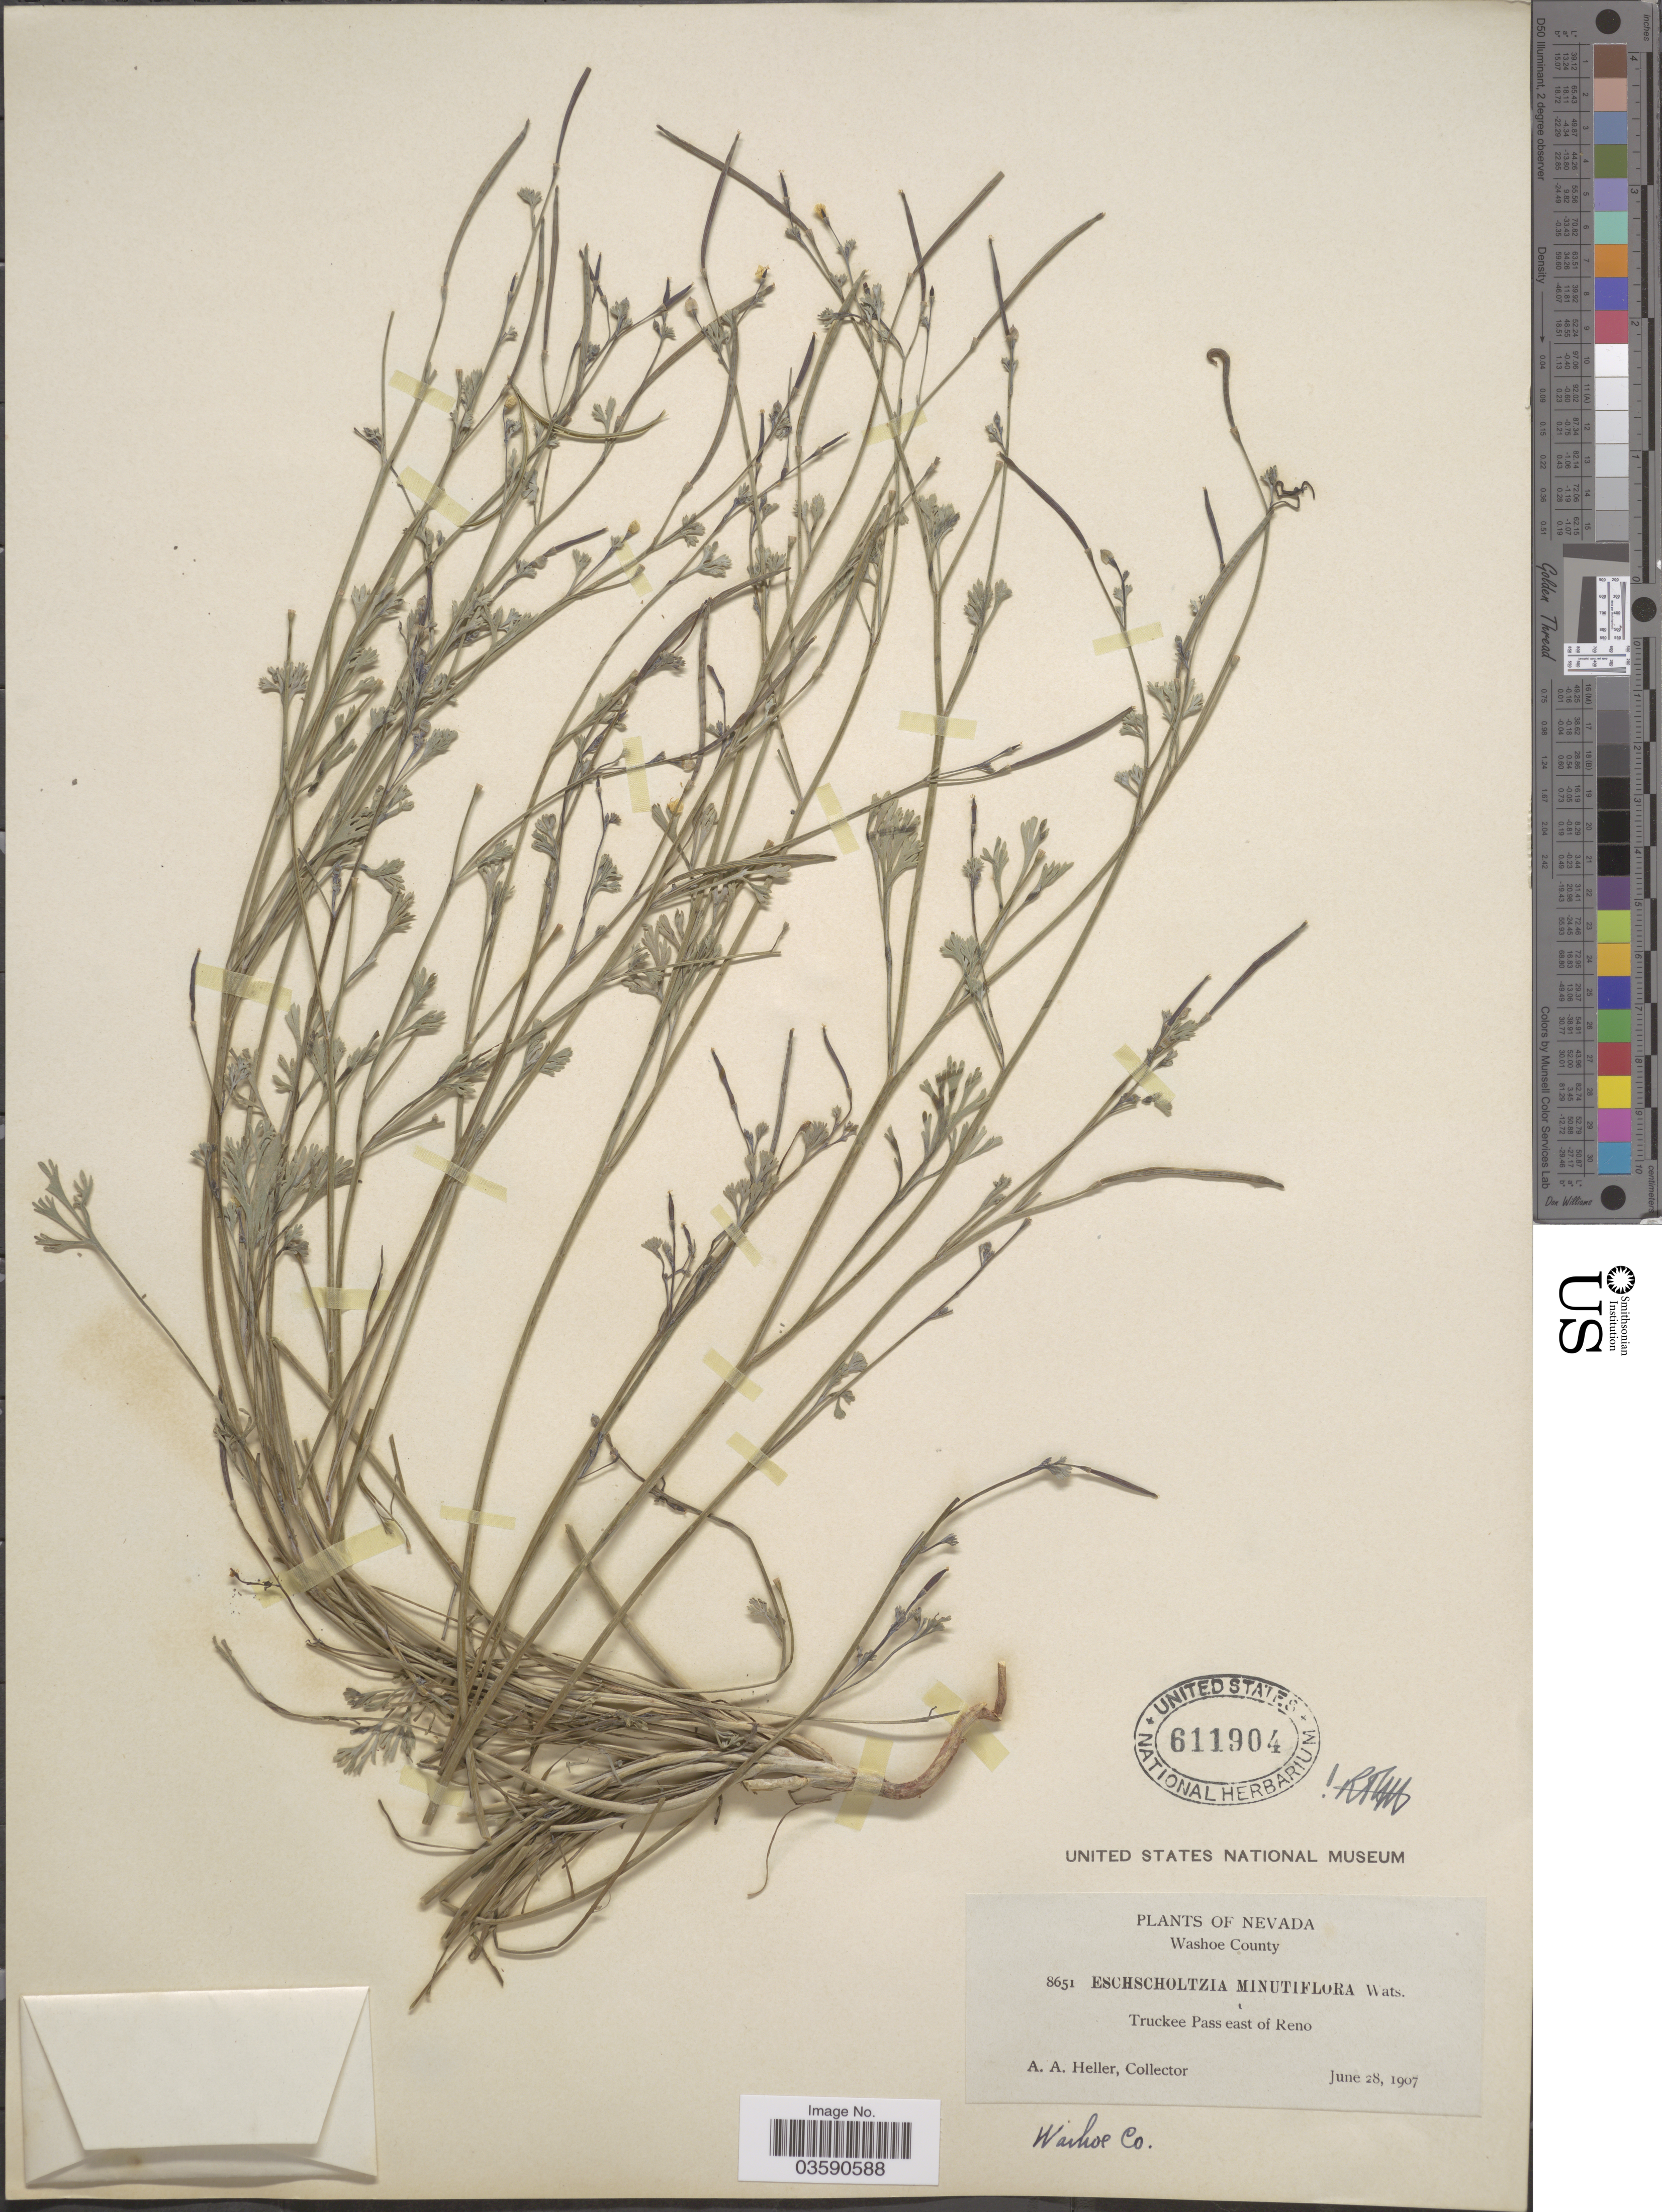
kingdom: Plantae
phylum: Tracheophyta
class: Magnoliopsida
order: Ranunculales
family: Papaveraceae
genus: Eschscholzia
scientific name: Eschscholzia minuscula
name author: Greene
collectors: A. A. Heller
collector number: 8651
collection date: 1907-06-28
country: United States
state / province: Nevada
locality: Washoe County. Truckee Pass east of Reno.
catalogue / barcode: US 611904